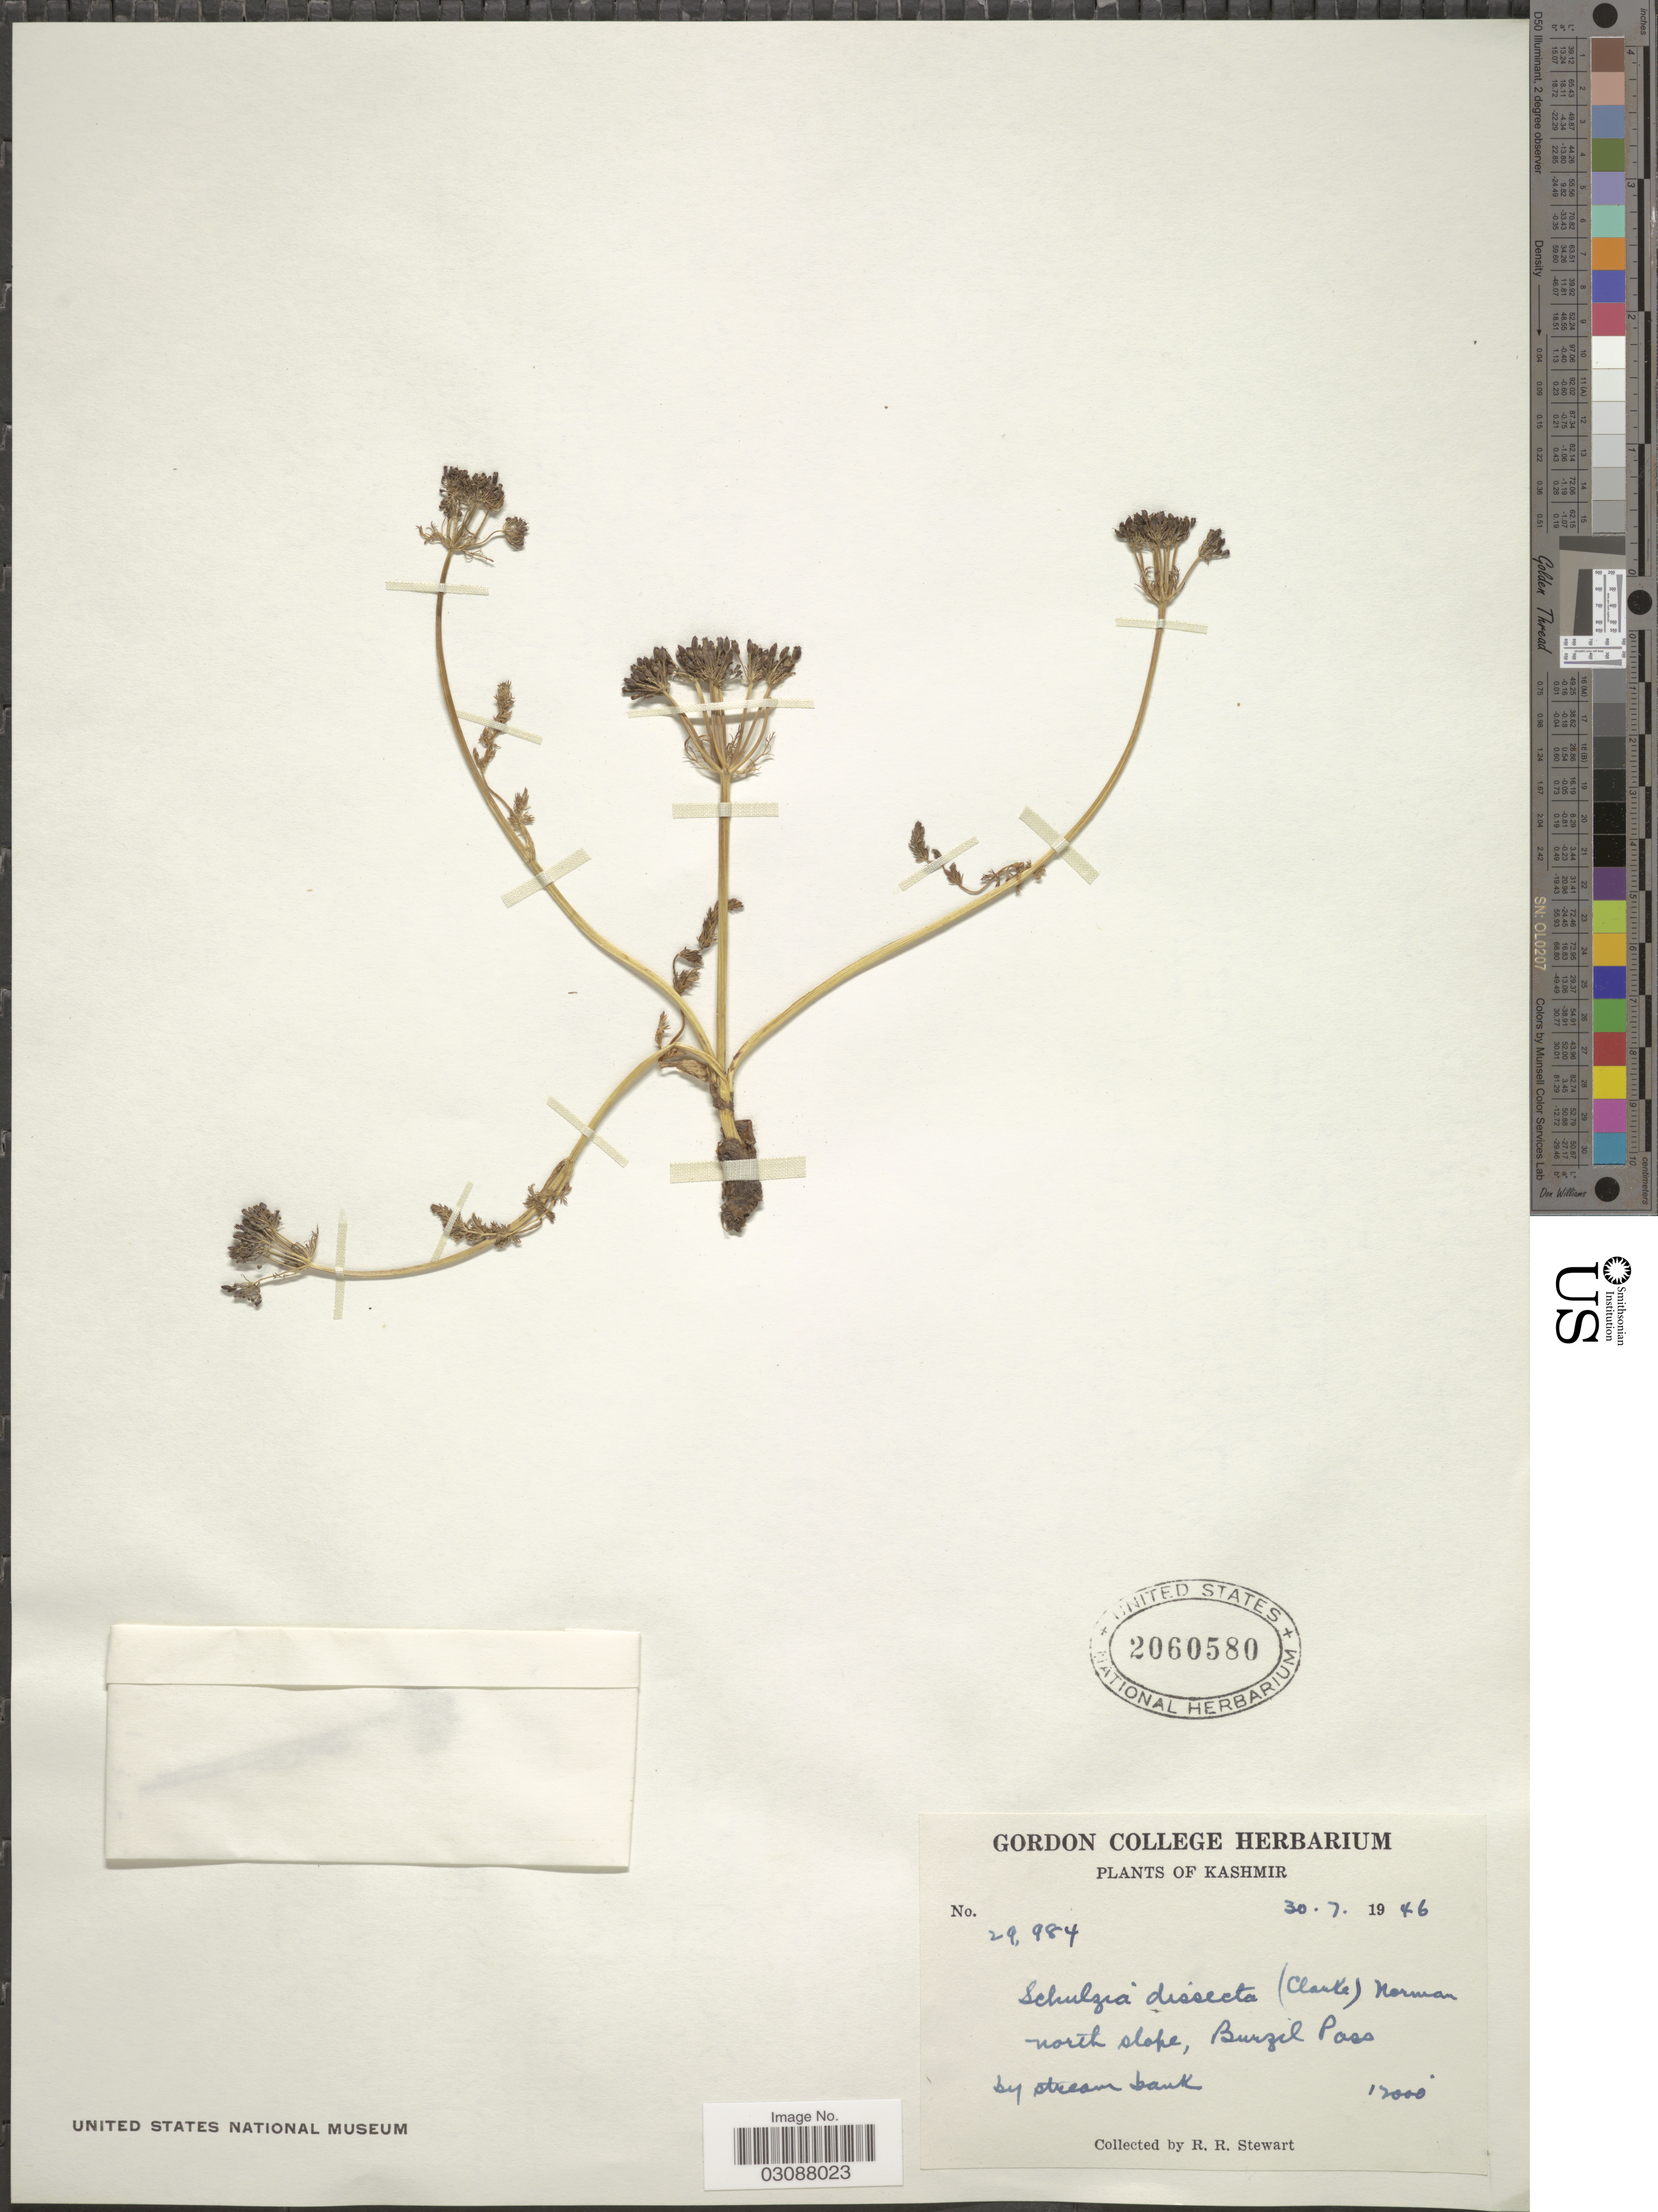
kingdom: Plantae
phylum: Tracheophyta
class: Magnoliopsida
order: Apiales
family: Apiaceae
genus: Schulzia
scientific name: Schulzia dissecta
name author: (C.B. Clarke) C. Norman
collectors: R. Stewart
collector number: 29984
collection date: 1946-07-30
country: India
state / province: Jammu and Kashmir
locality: North slope, Burzil Pass by stream bank. Kashmir.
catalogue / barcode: US 2060580